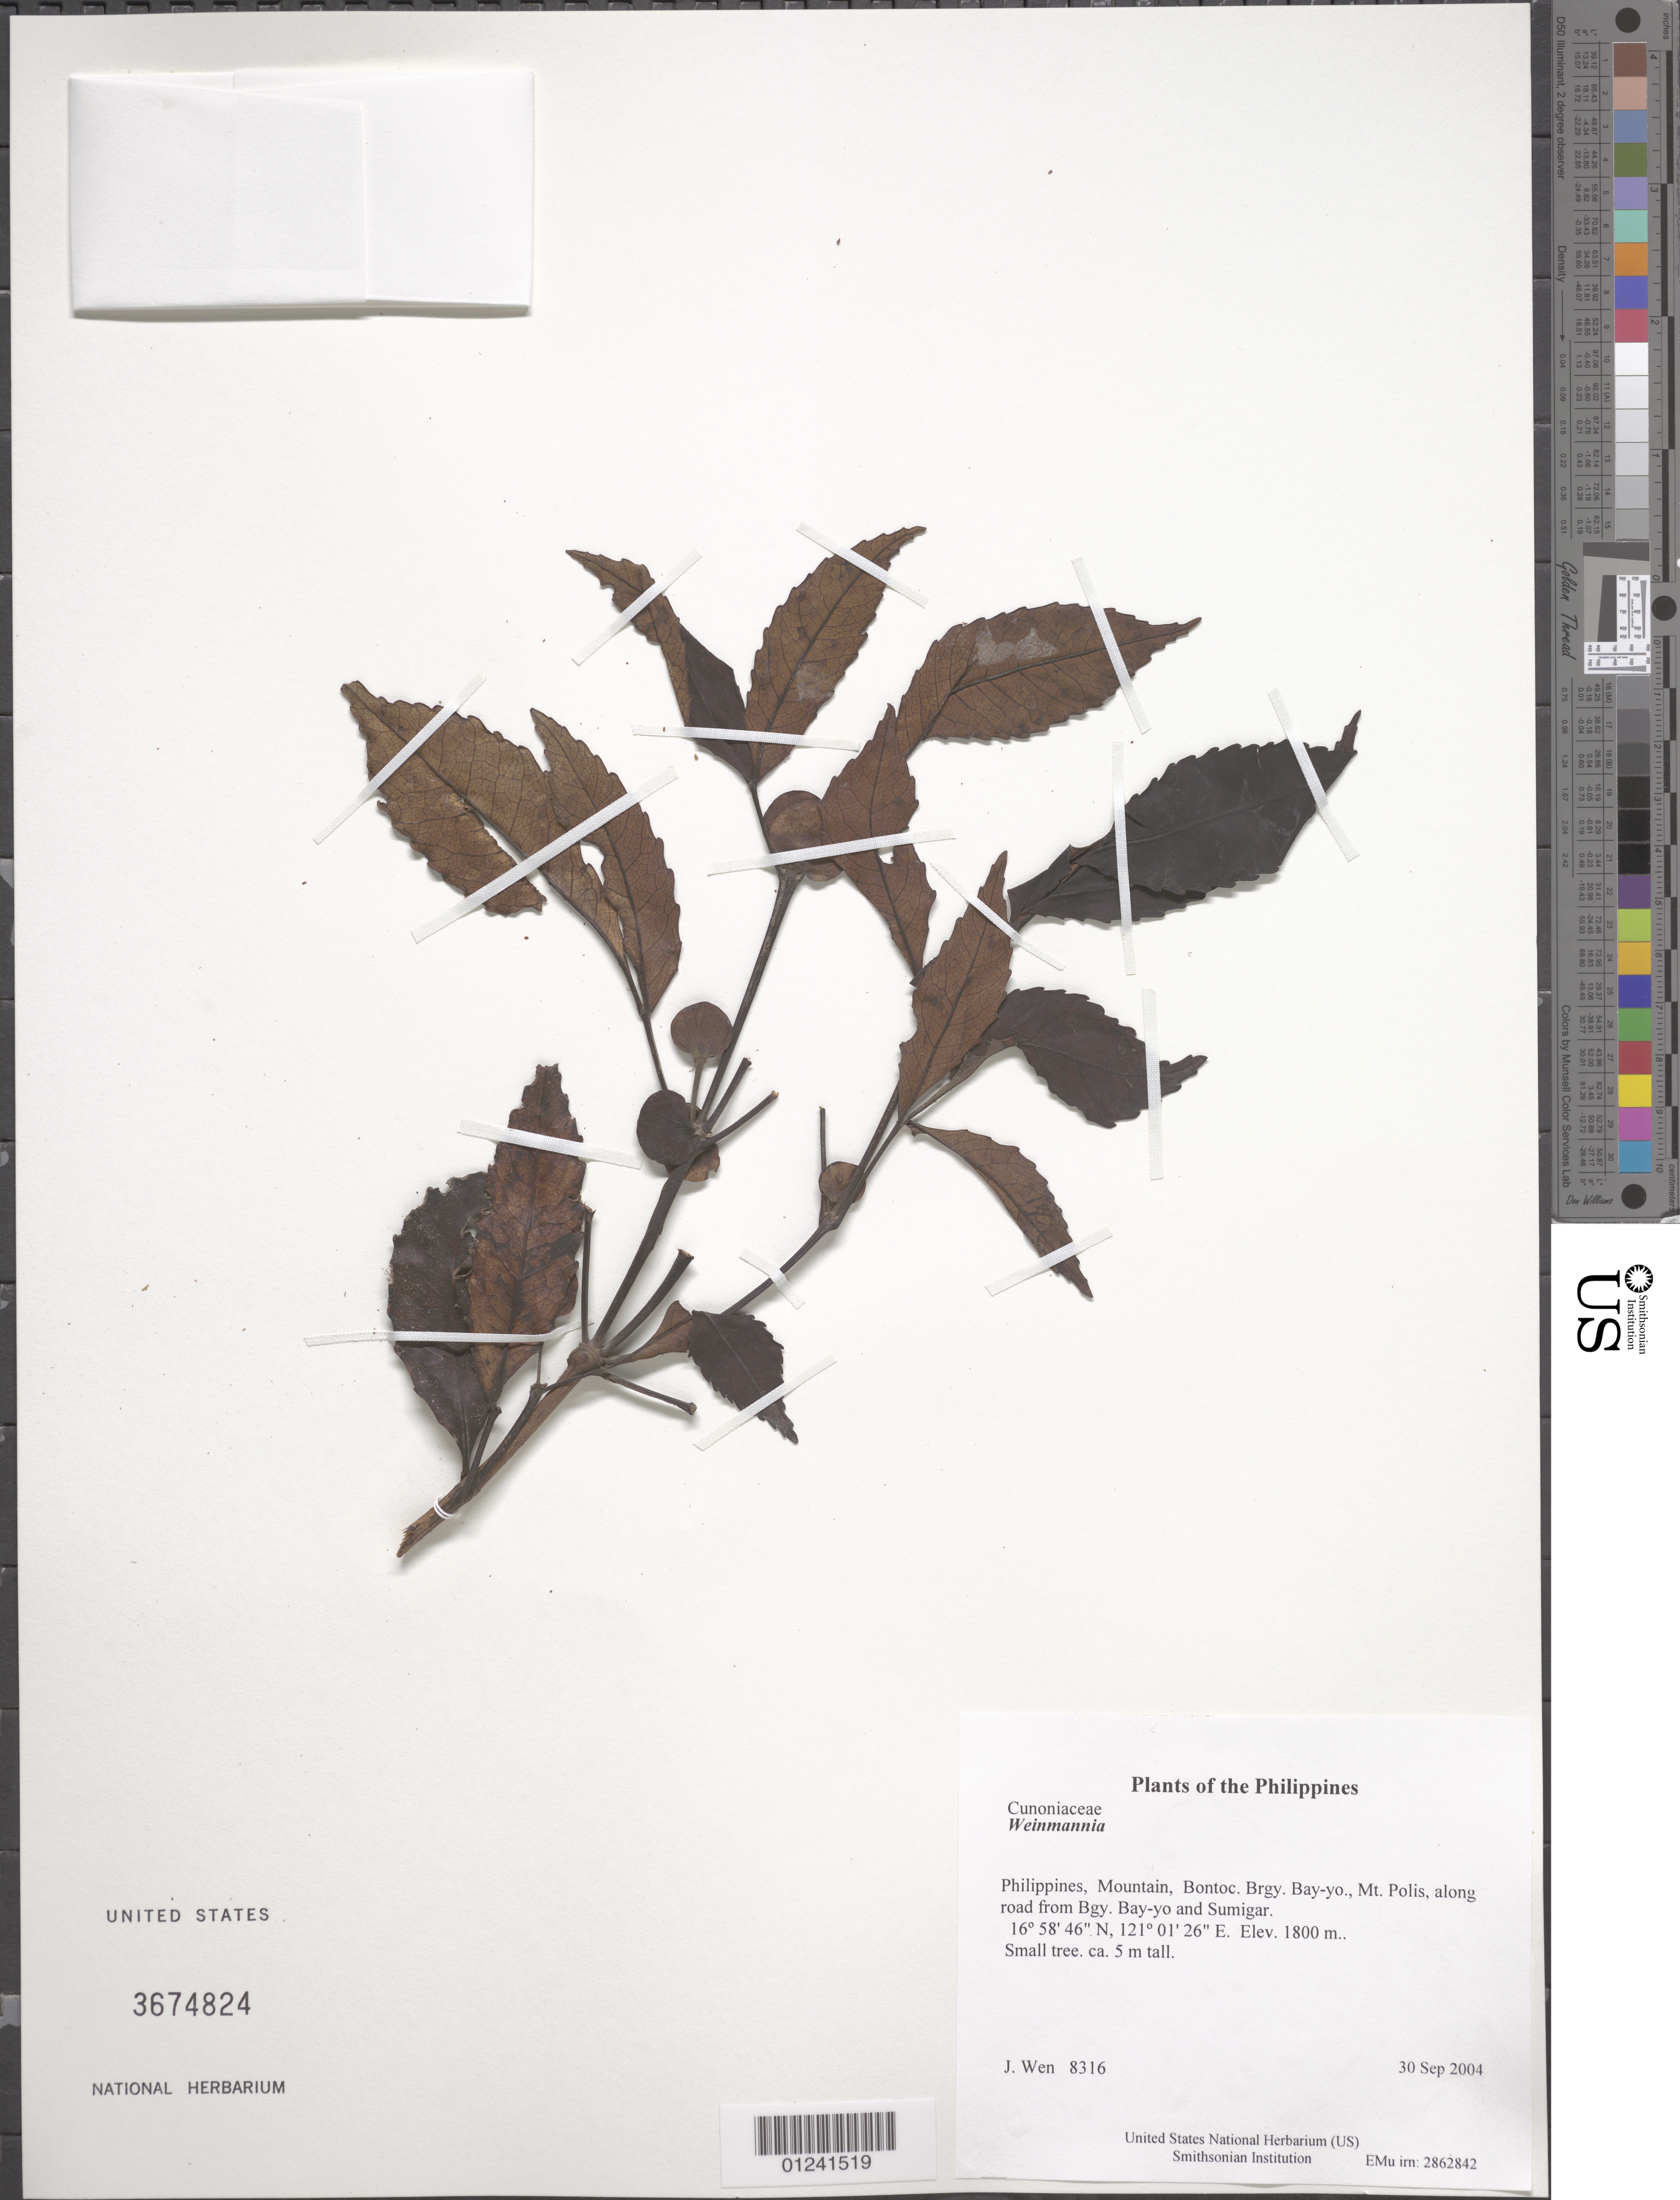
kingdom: Plantae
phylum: Tracheophyta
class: Magnoliopsida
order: Oxalidales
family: Cunoniaceae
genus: Pterophylla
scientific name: Pterophylla sp.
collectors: J. Wen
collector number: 8316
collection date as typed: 30 Sep 2004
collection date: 2004-09-30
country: Philippines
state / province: Cordillera (Administrative Region)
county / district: Mountain province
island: Luzon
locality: Bontoc. Brgy. Bay-yo., Mt. Polis, along road from Bgy. Bay-yo and Sumigar.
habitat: In high montane forest.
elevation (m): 1800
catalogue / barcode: US 3674824